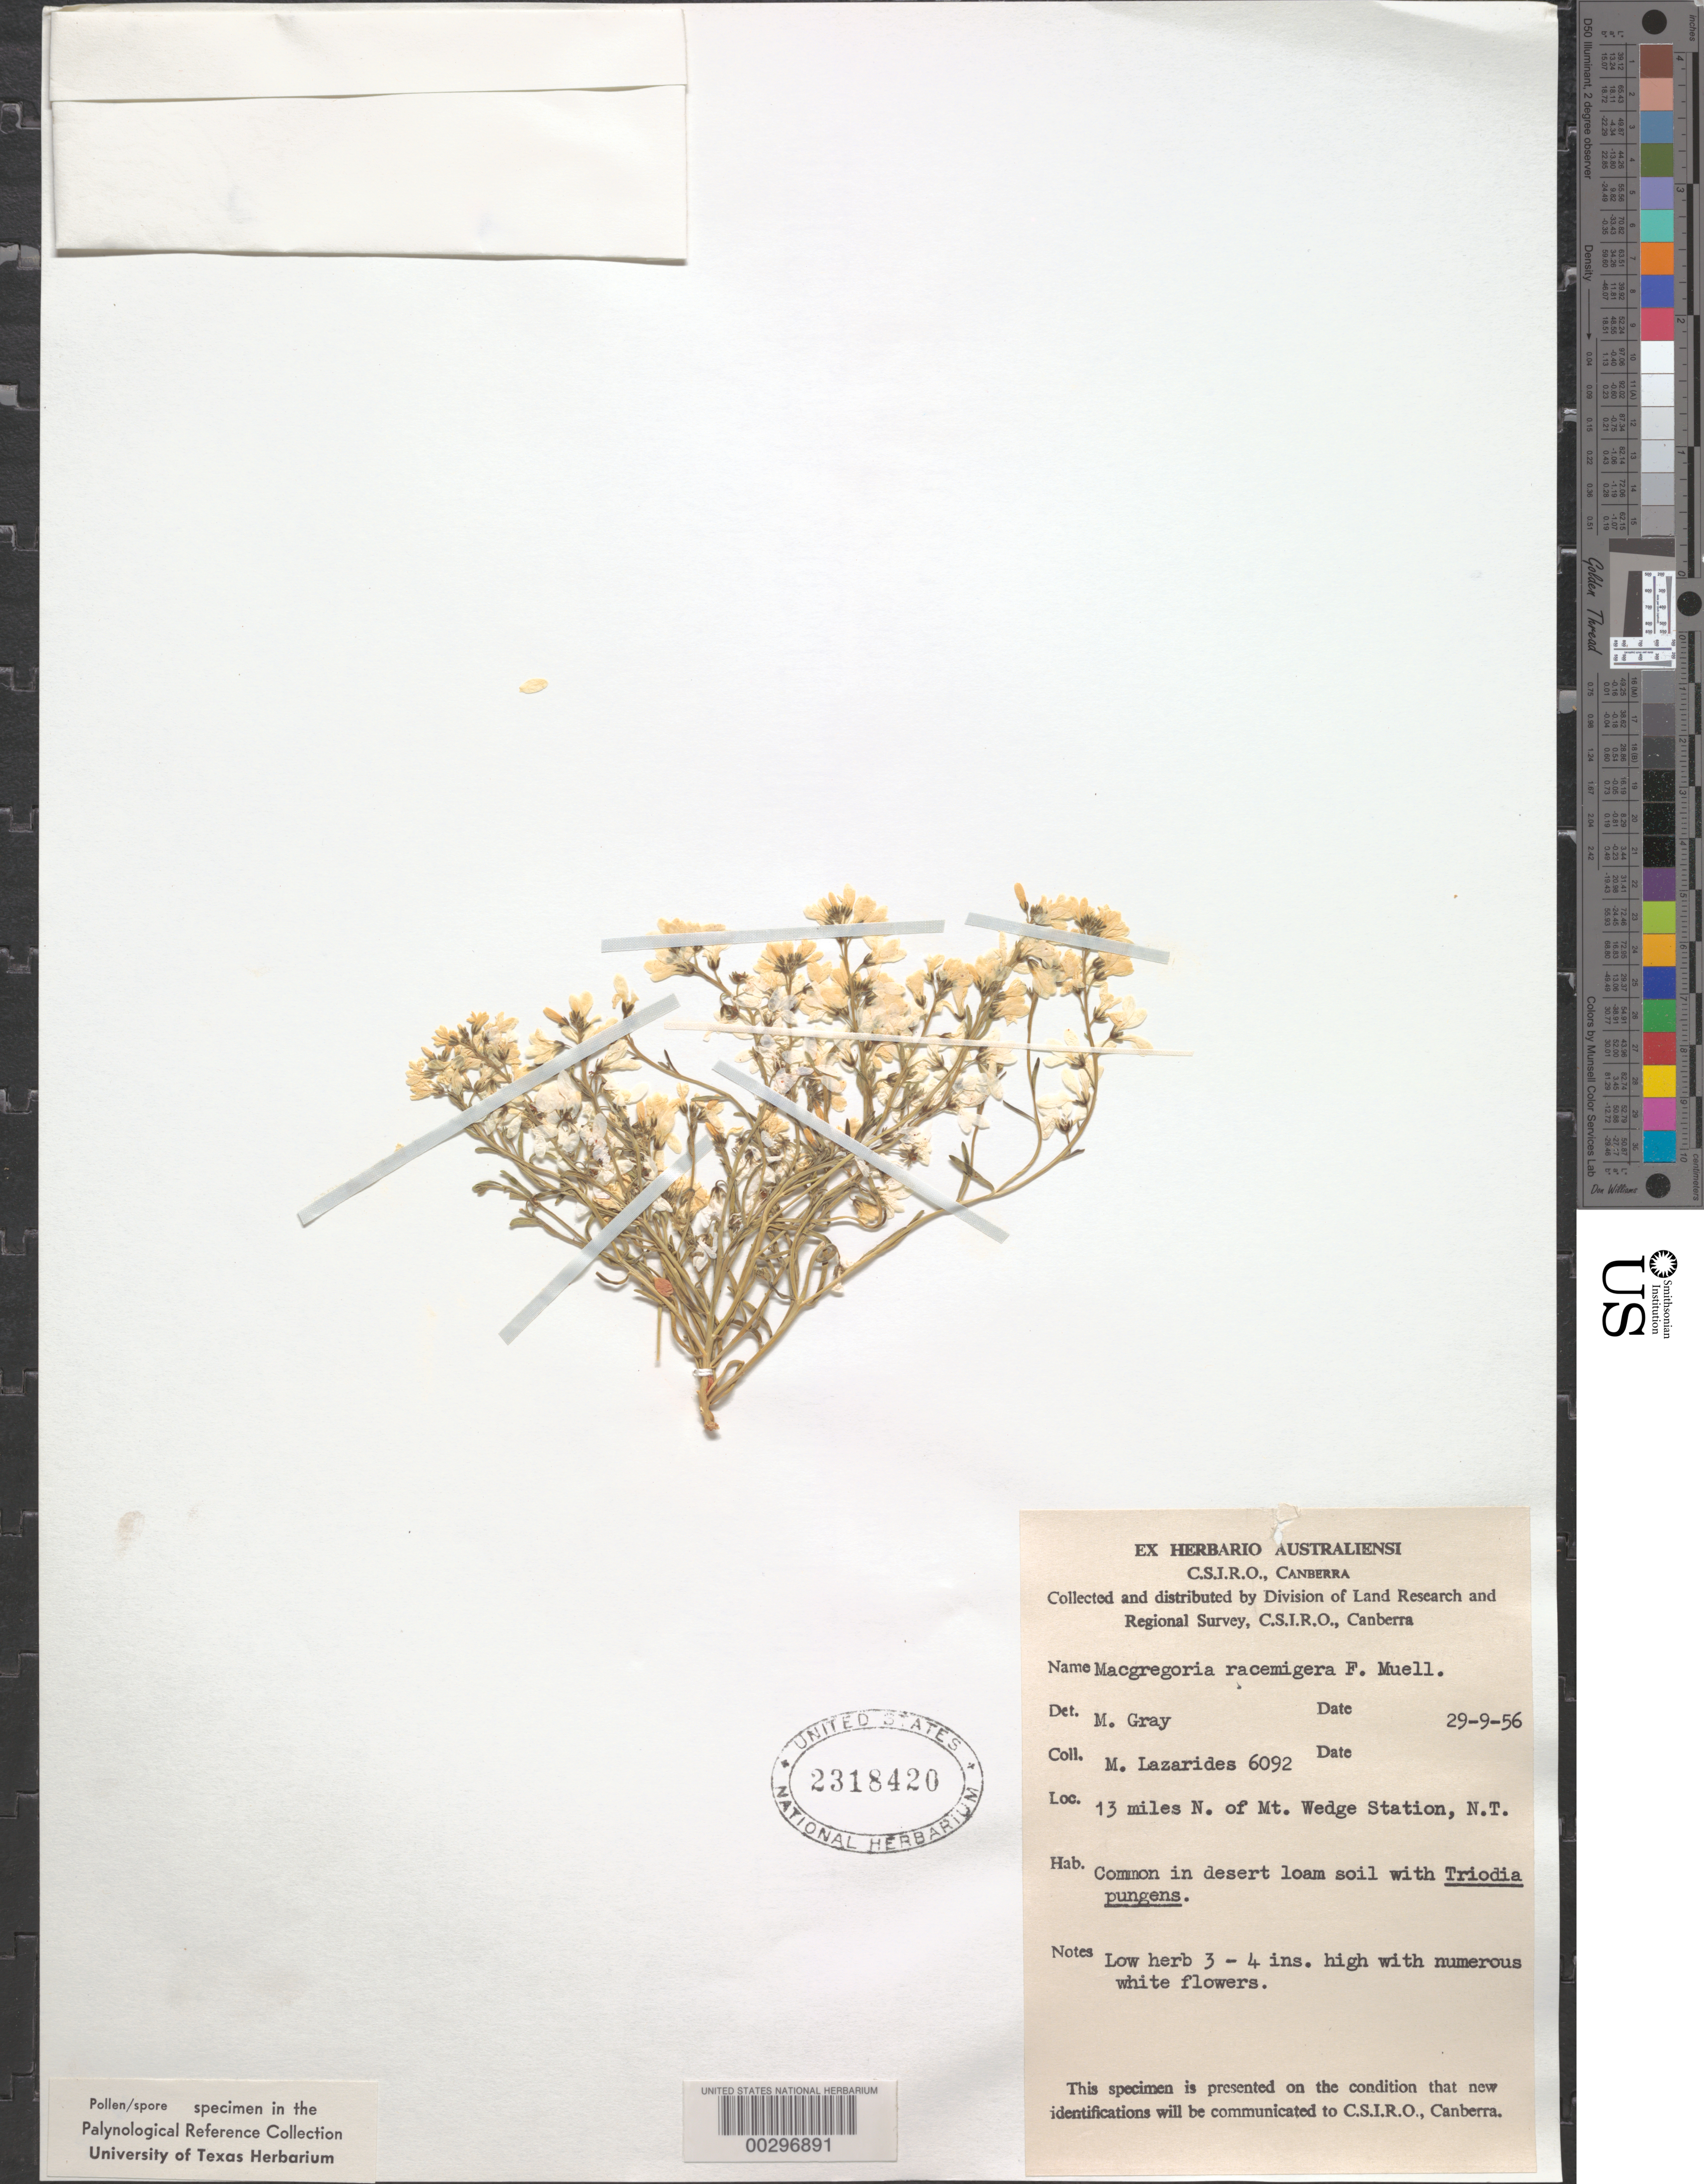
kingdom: Plantae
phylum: Tracheophyta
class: Magnoliopsida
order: Celastrales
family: Celastraceae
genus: Macgregoria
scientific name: Macgregoria racemigera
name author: F. Muell.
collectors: M. Lazarides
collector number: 6092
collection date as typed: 29 Jun 1956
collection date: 1956-06-29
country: Australia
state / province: Northern Territory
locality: N of mt. wedge station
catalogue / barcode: US 2318420